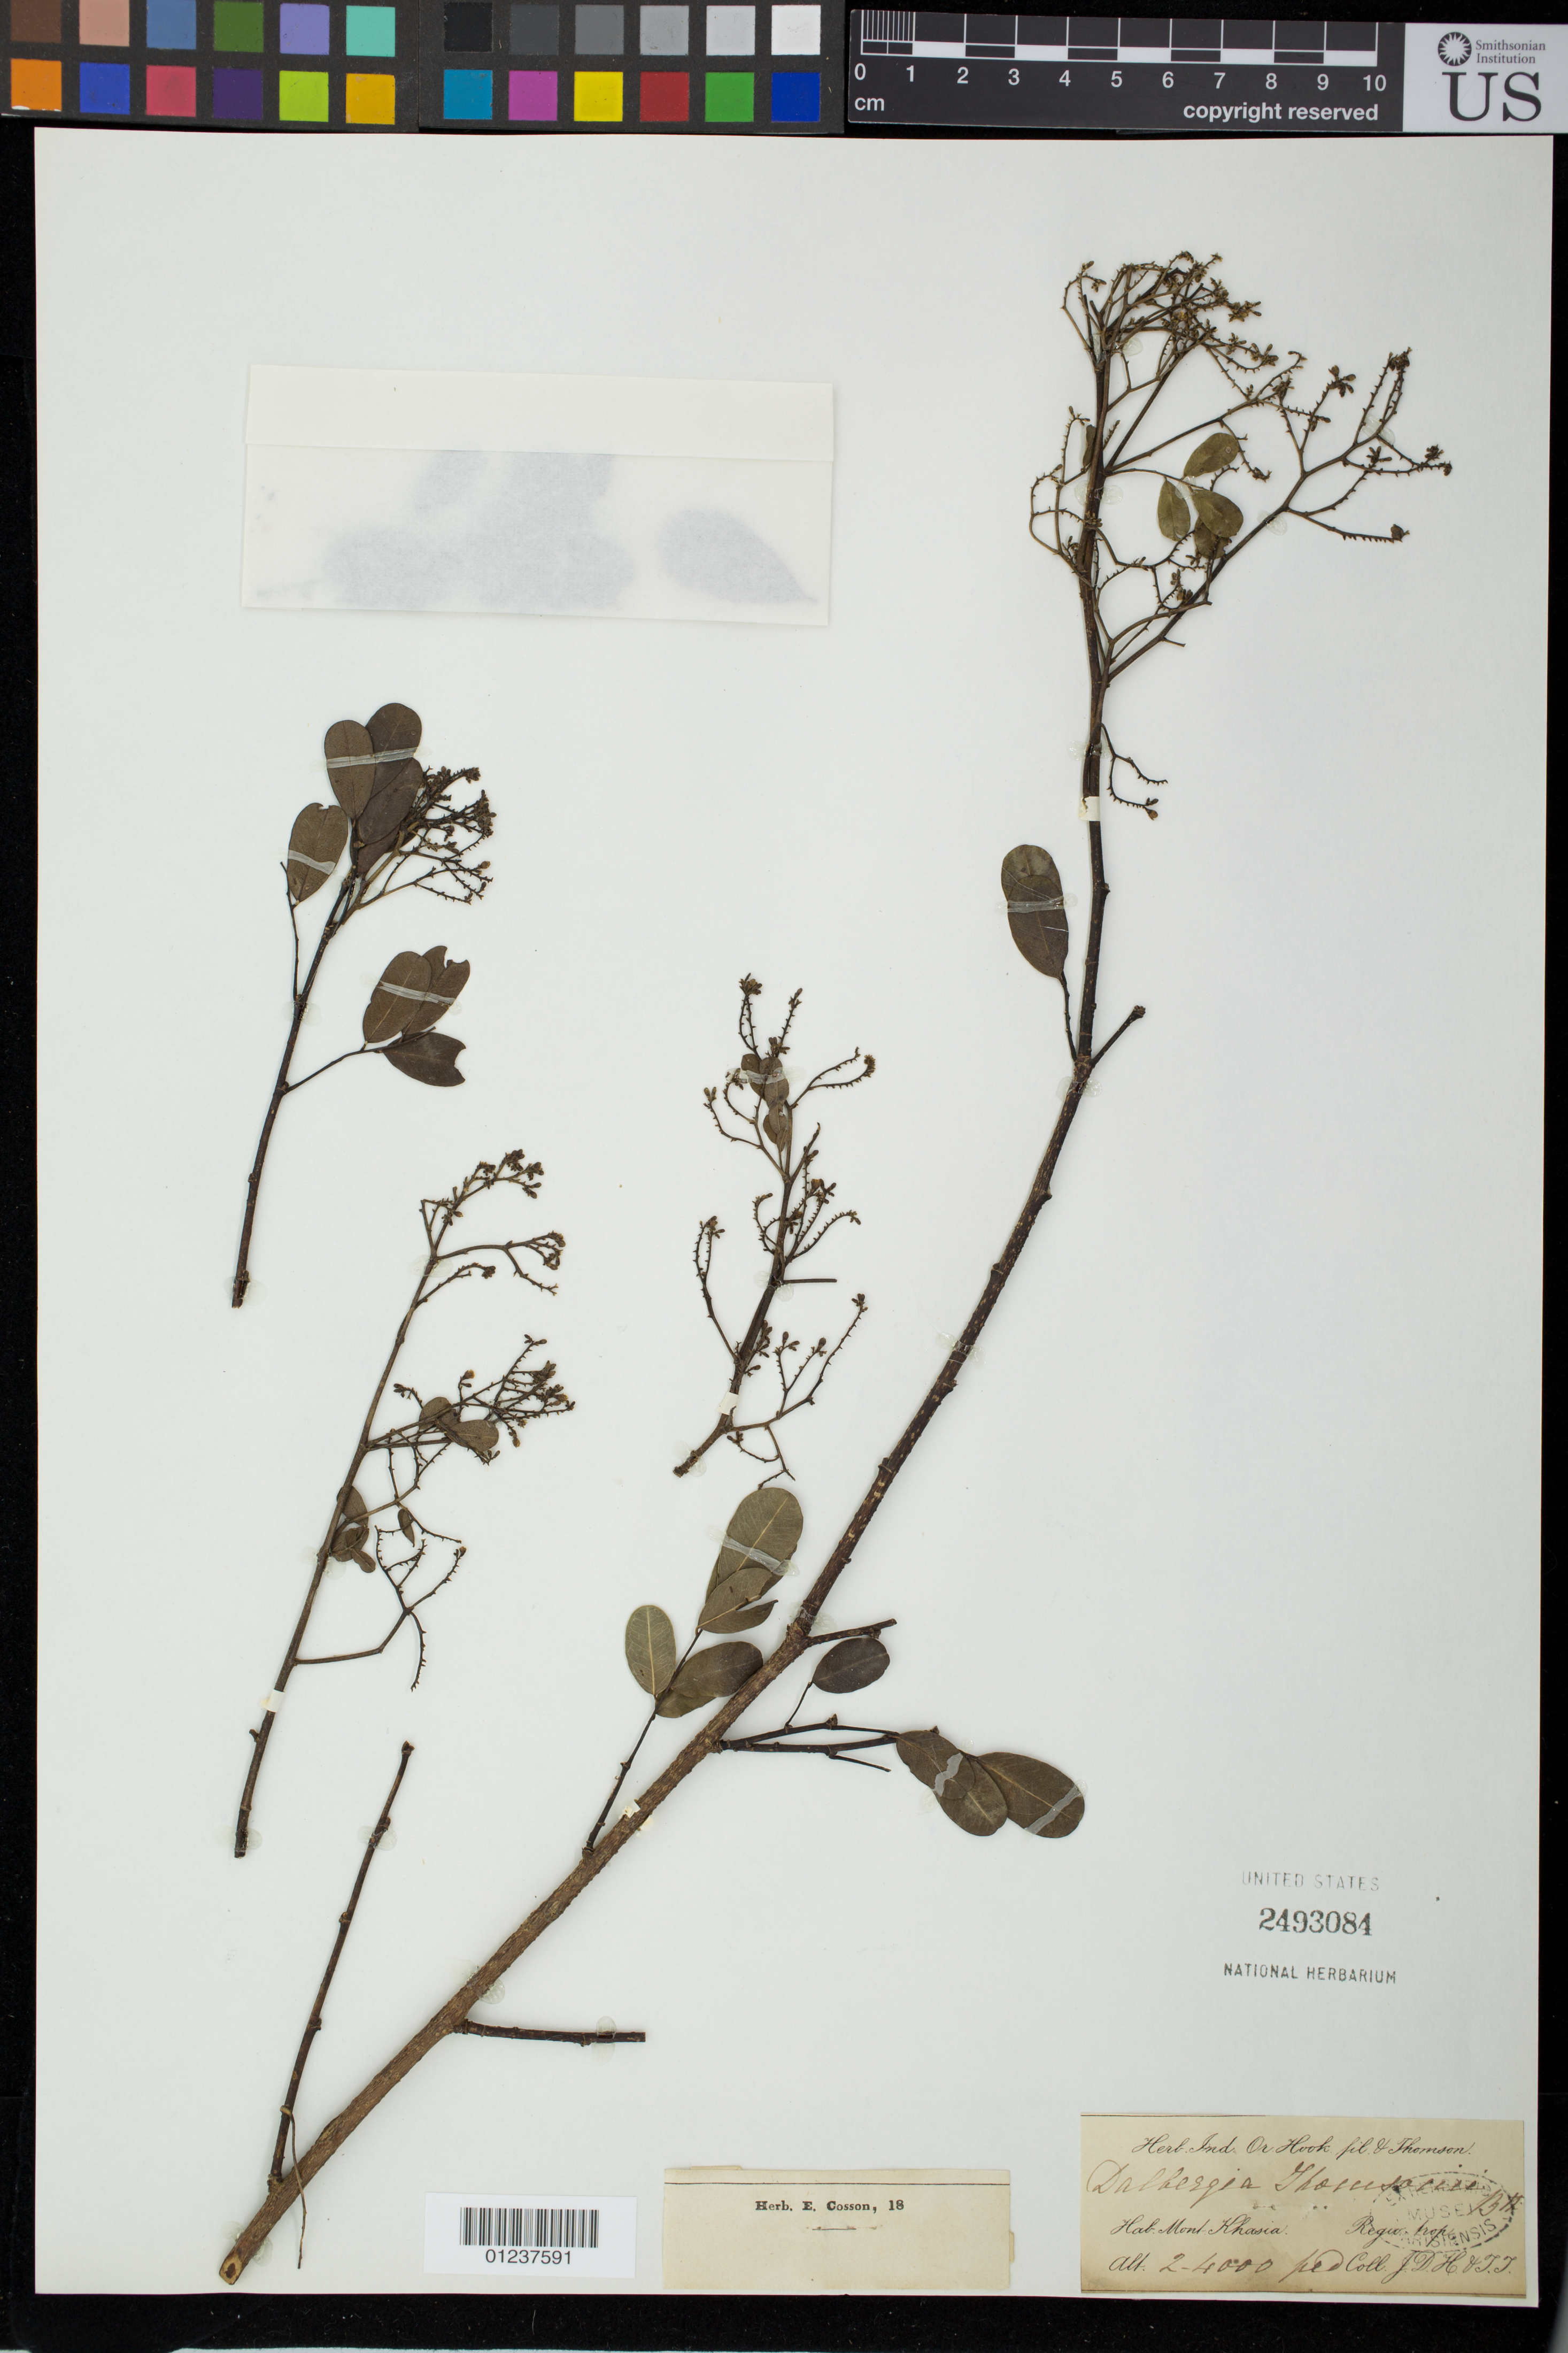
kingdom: Plantae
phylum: Tracheophyta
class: Magnoliopsida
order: Fabales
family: Fabaceae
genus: Dalbergia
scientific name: Dalbergia sp.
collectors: J. D. Hooker & T. Thomson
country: India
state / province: Meghalaya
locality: Mont. Khasia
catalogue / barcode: US 2493084